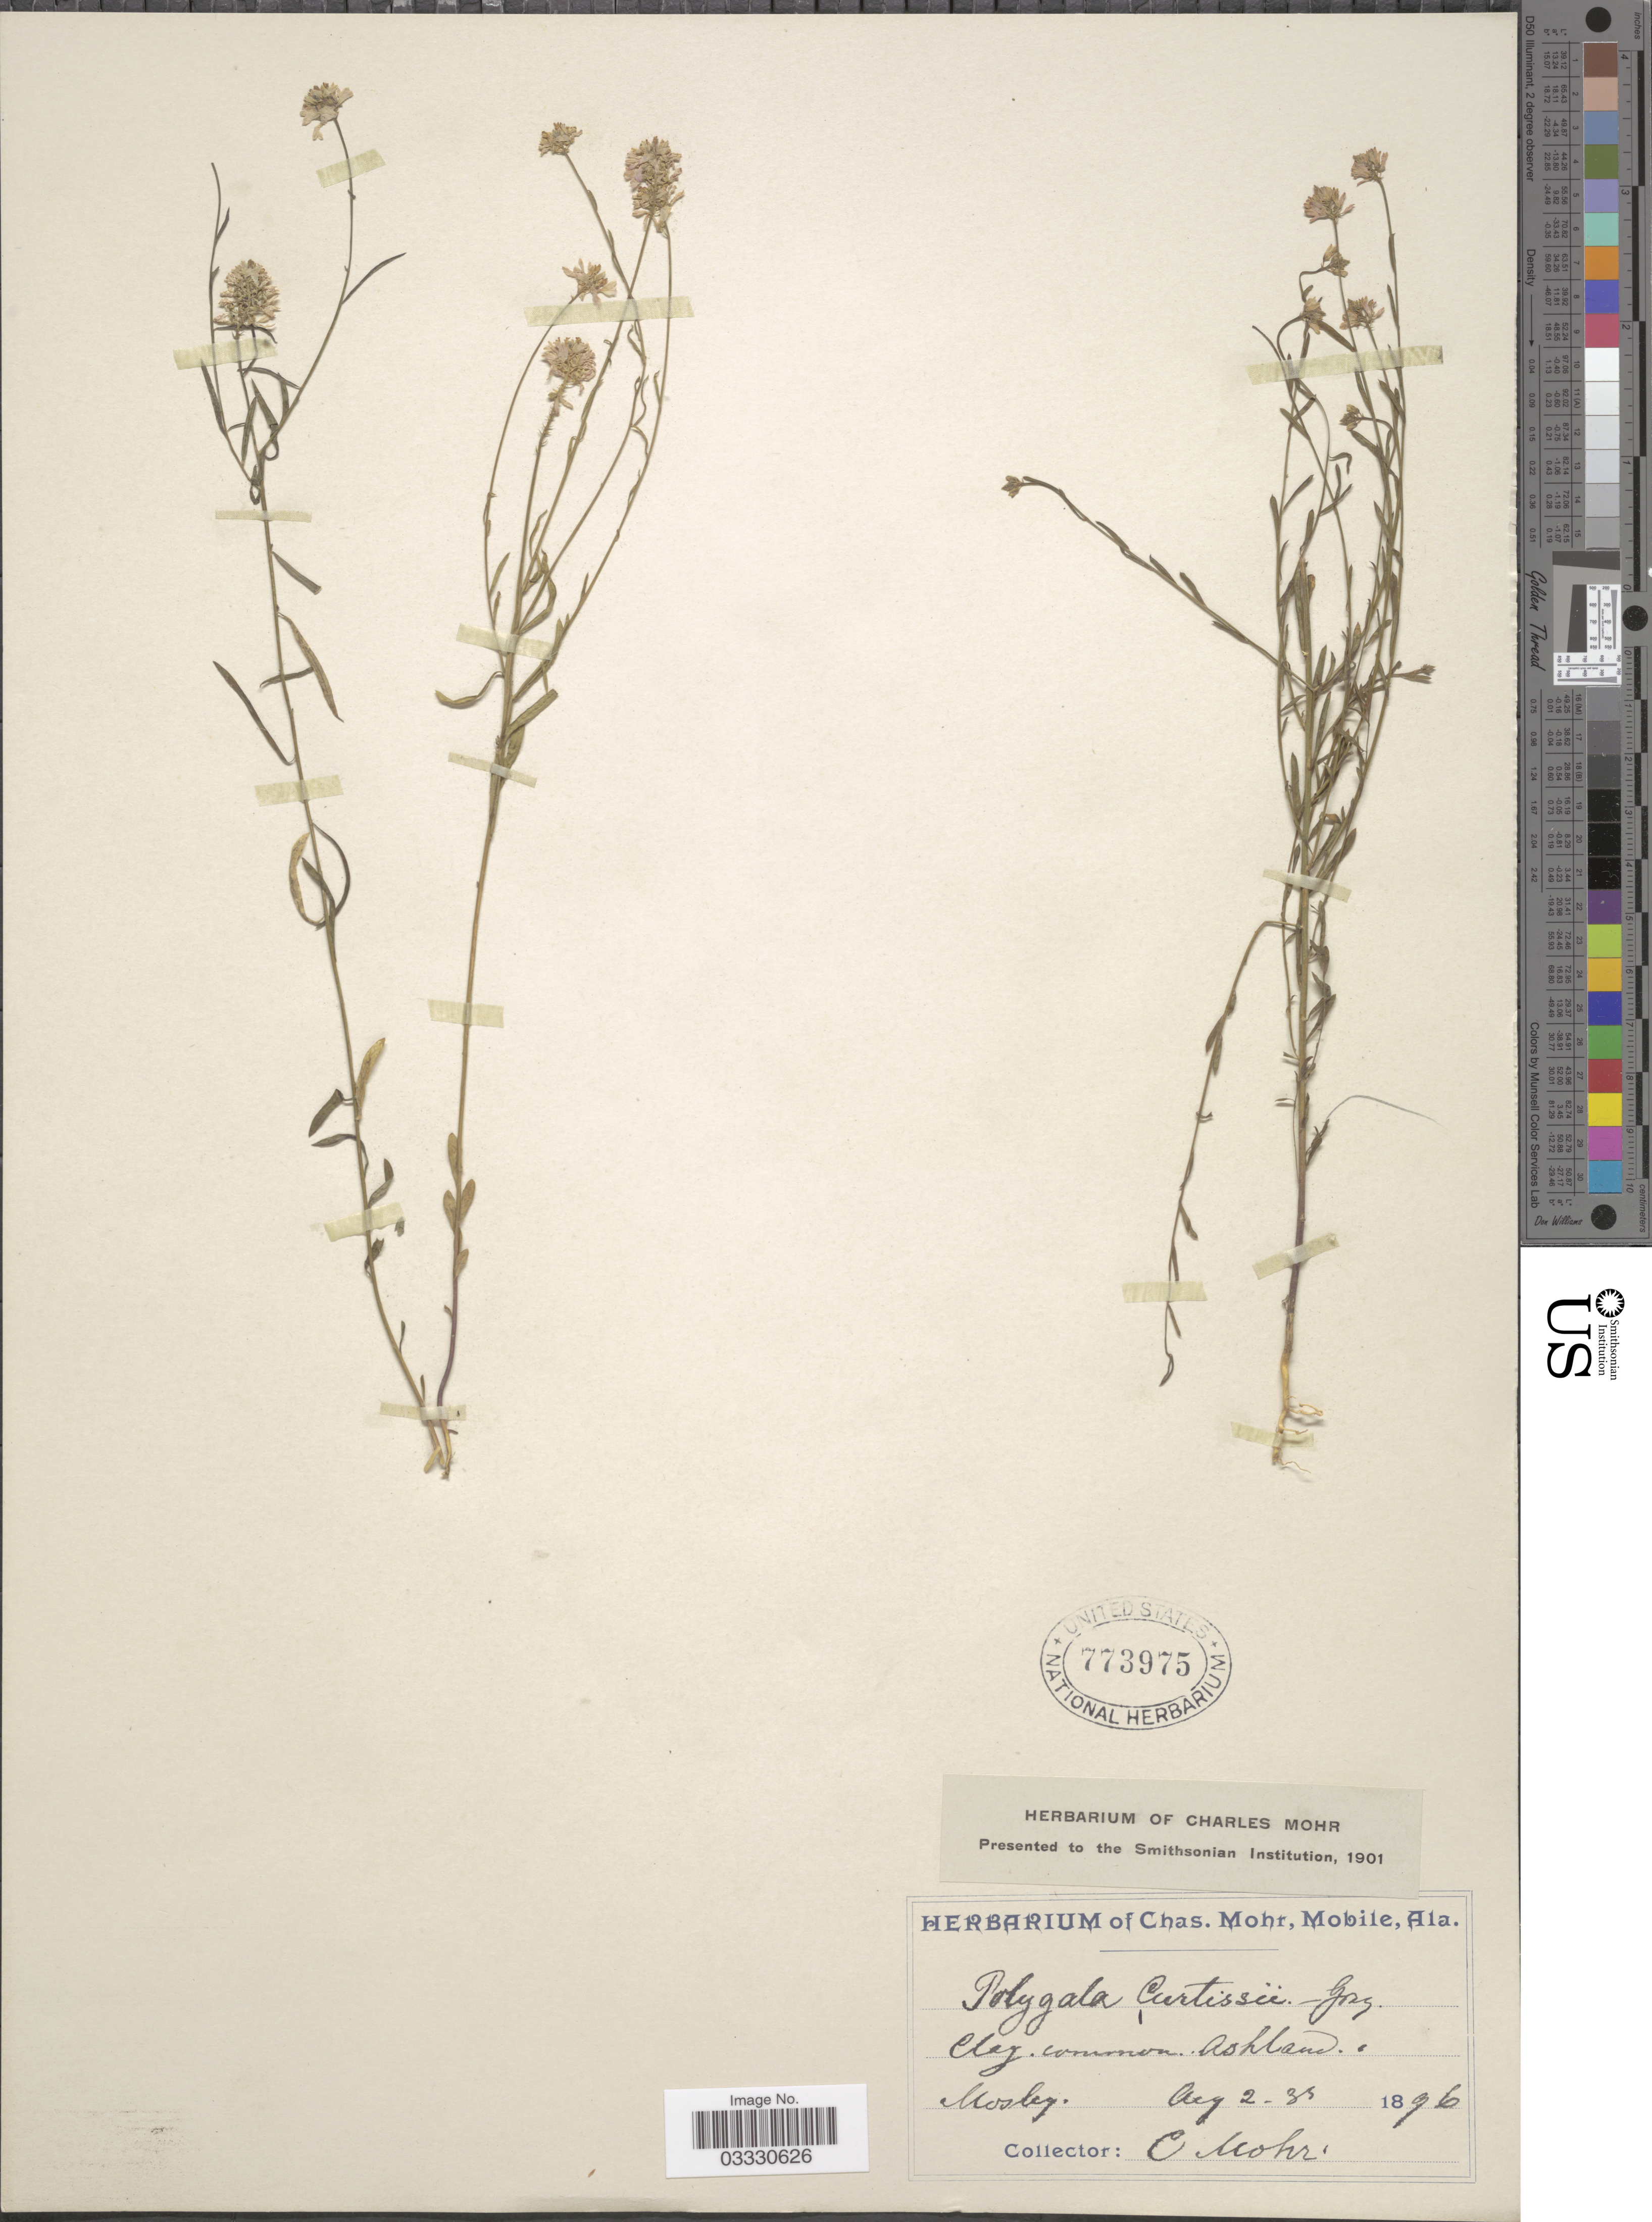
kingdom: Plantae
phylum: Tracheophyta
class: Magnoliopsida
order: Fabales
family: Polygalaceae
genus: Polygala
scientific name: Polygala curtissii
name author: A. Gray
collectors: C. T. Mohr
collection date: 1896-08-02/1896-08-31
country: United States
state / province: Alabama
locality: Ashland. Mosley.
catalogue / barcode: US 773975